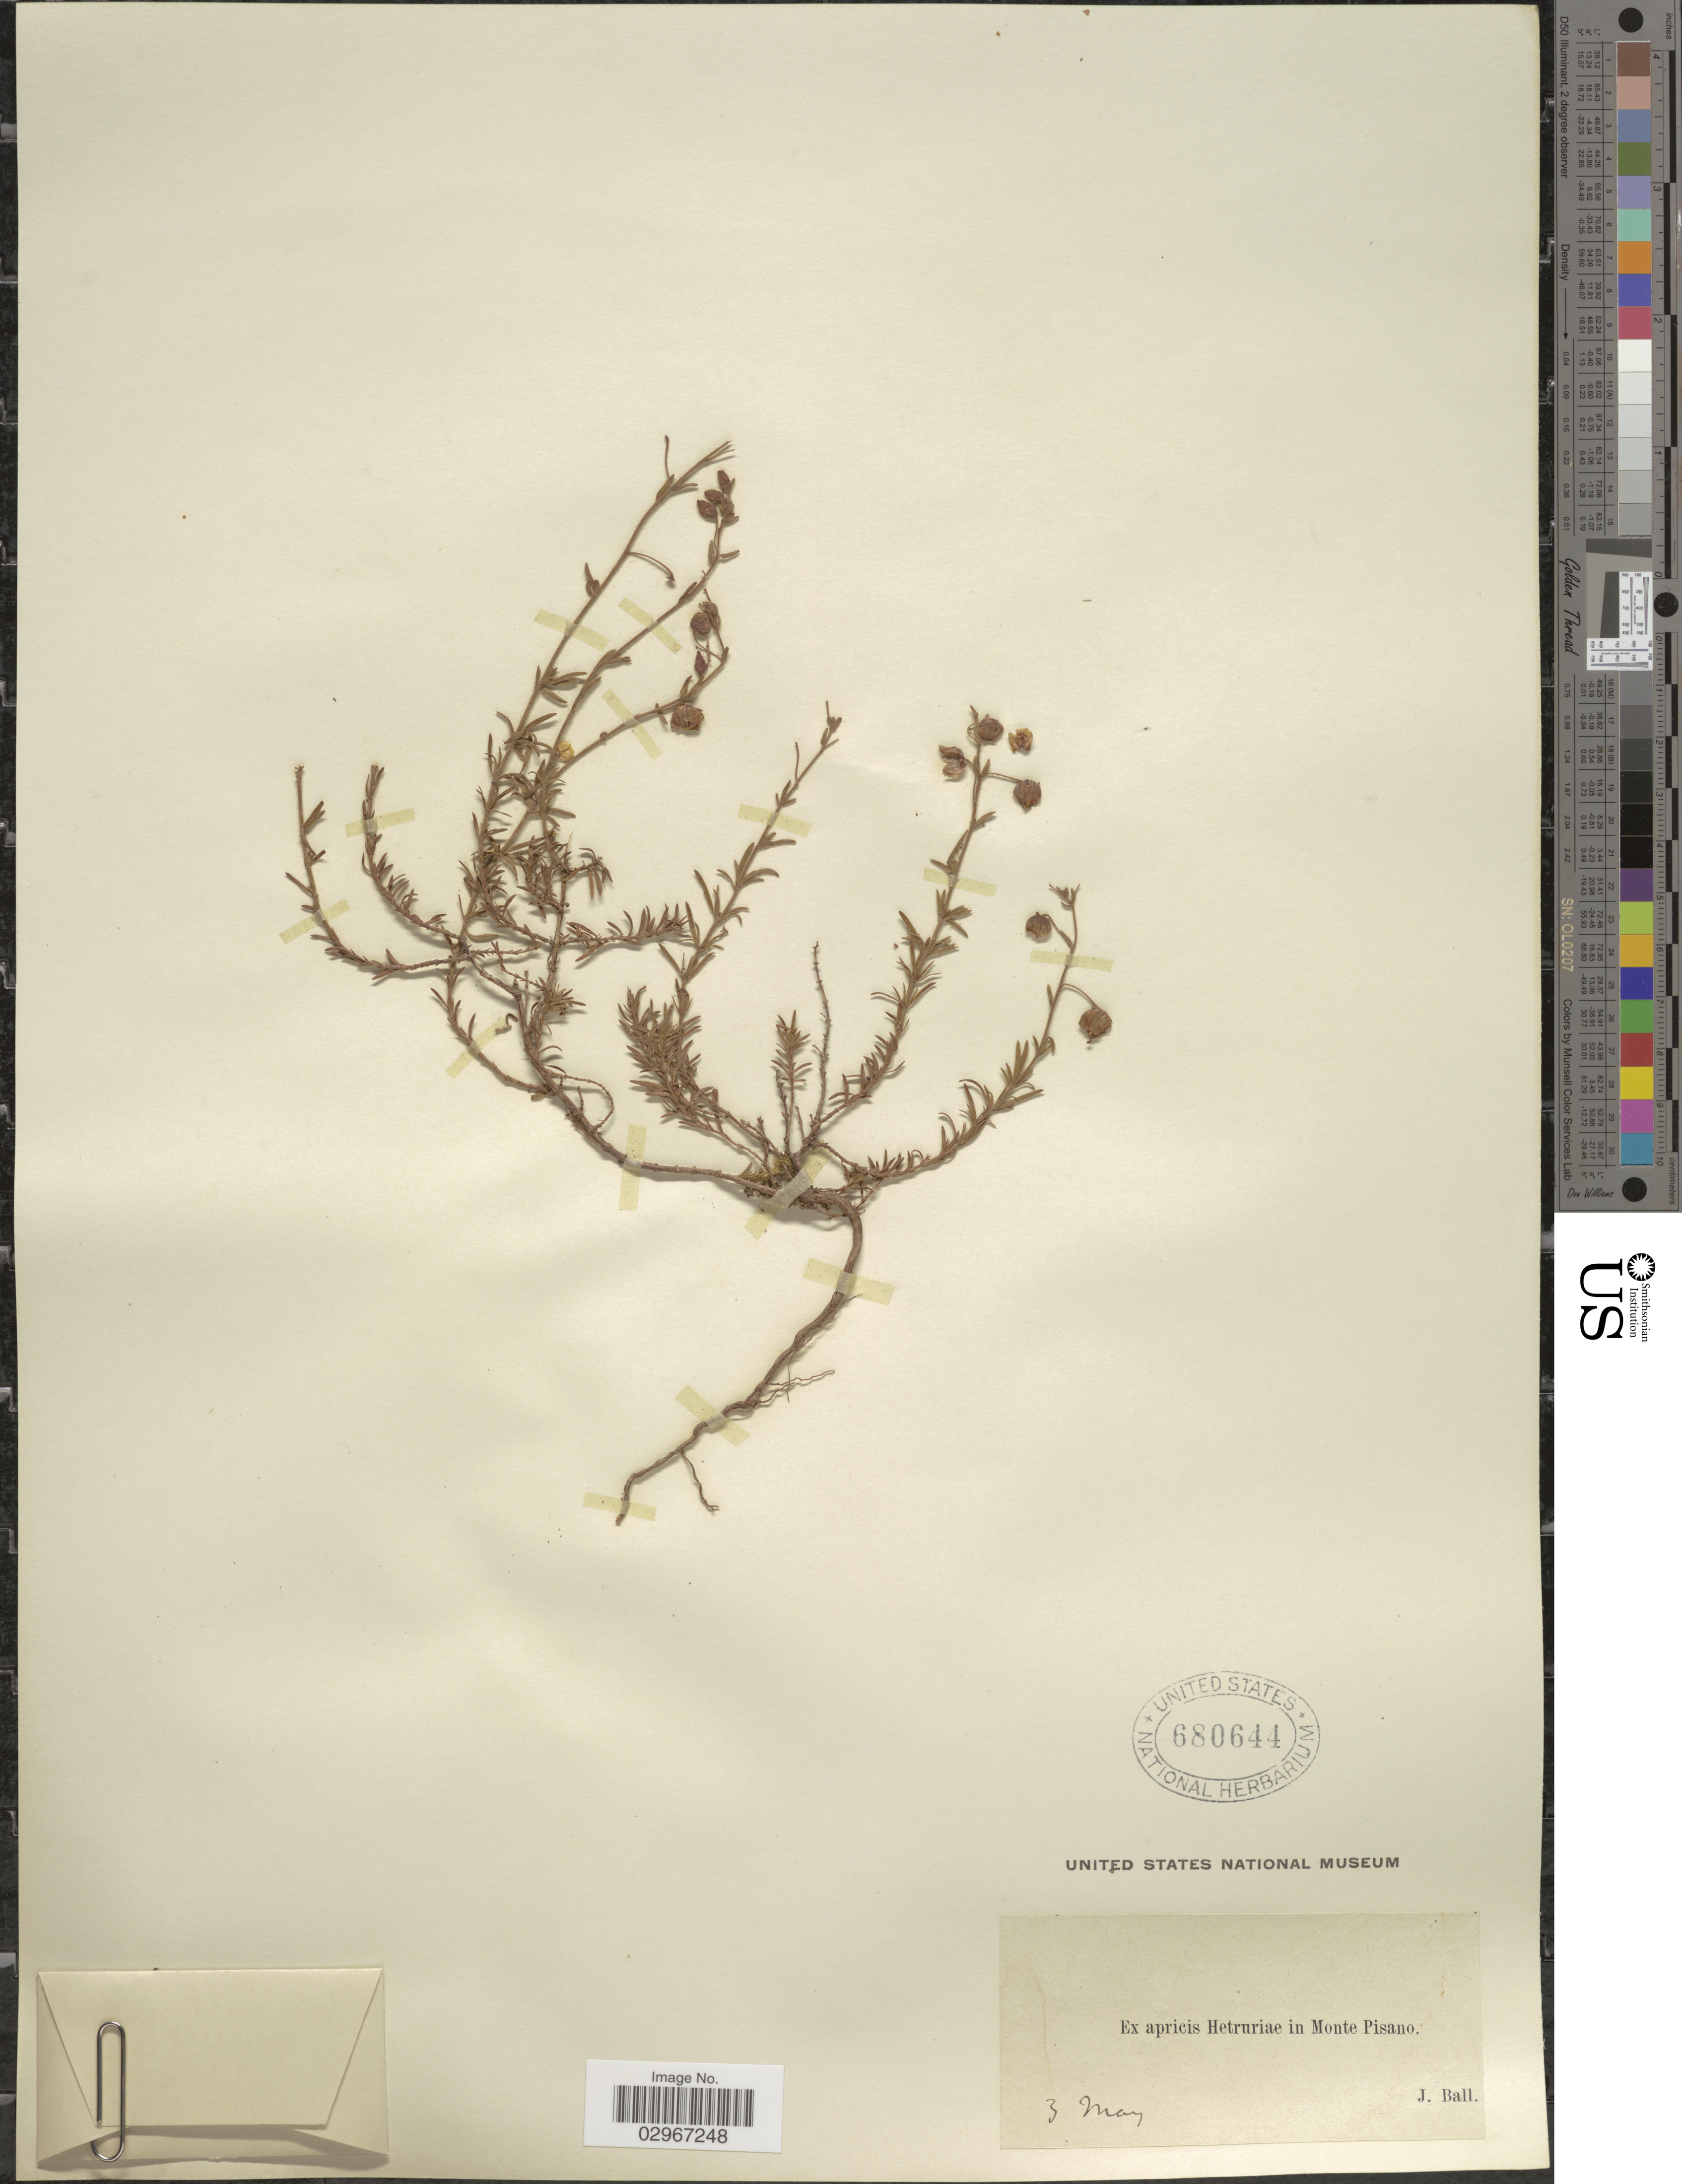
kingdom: Plantae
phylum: Tracheophyta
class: Magnoliopsida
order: Malvales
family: Cistaceae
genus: Helianthemum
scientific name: Helianthemum sp.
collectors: J. Ball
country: Italy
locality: Ex apricis Hetruriae in Monte Pisano.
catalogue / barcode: US 680644